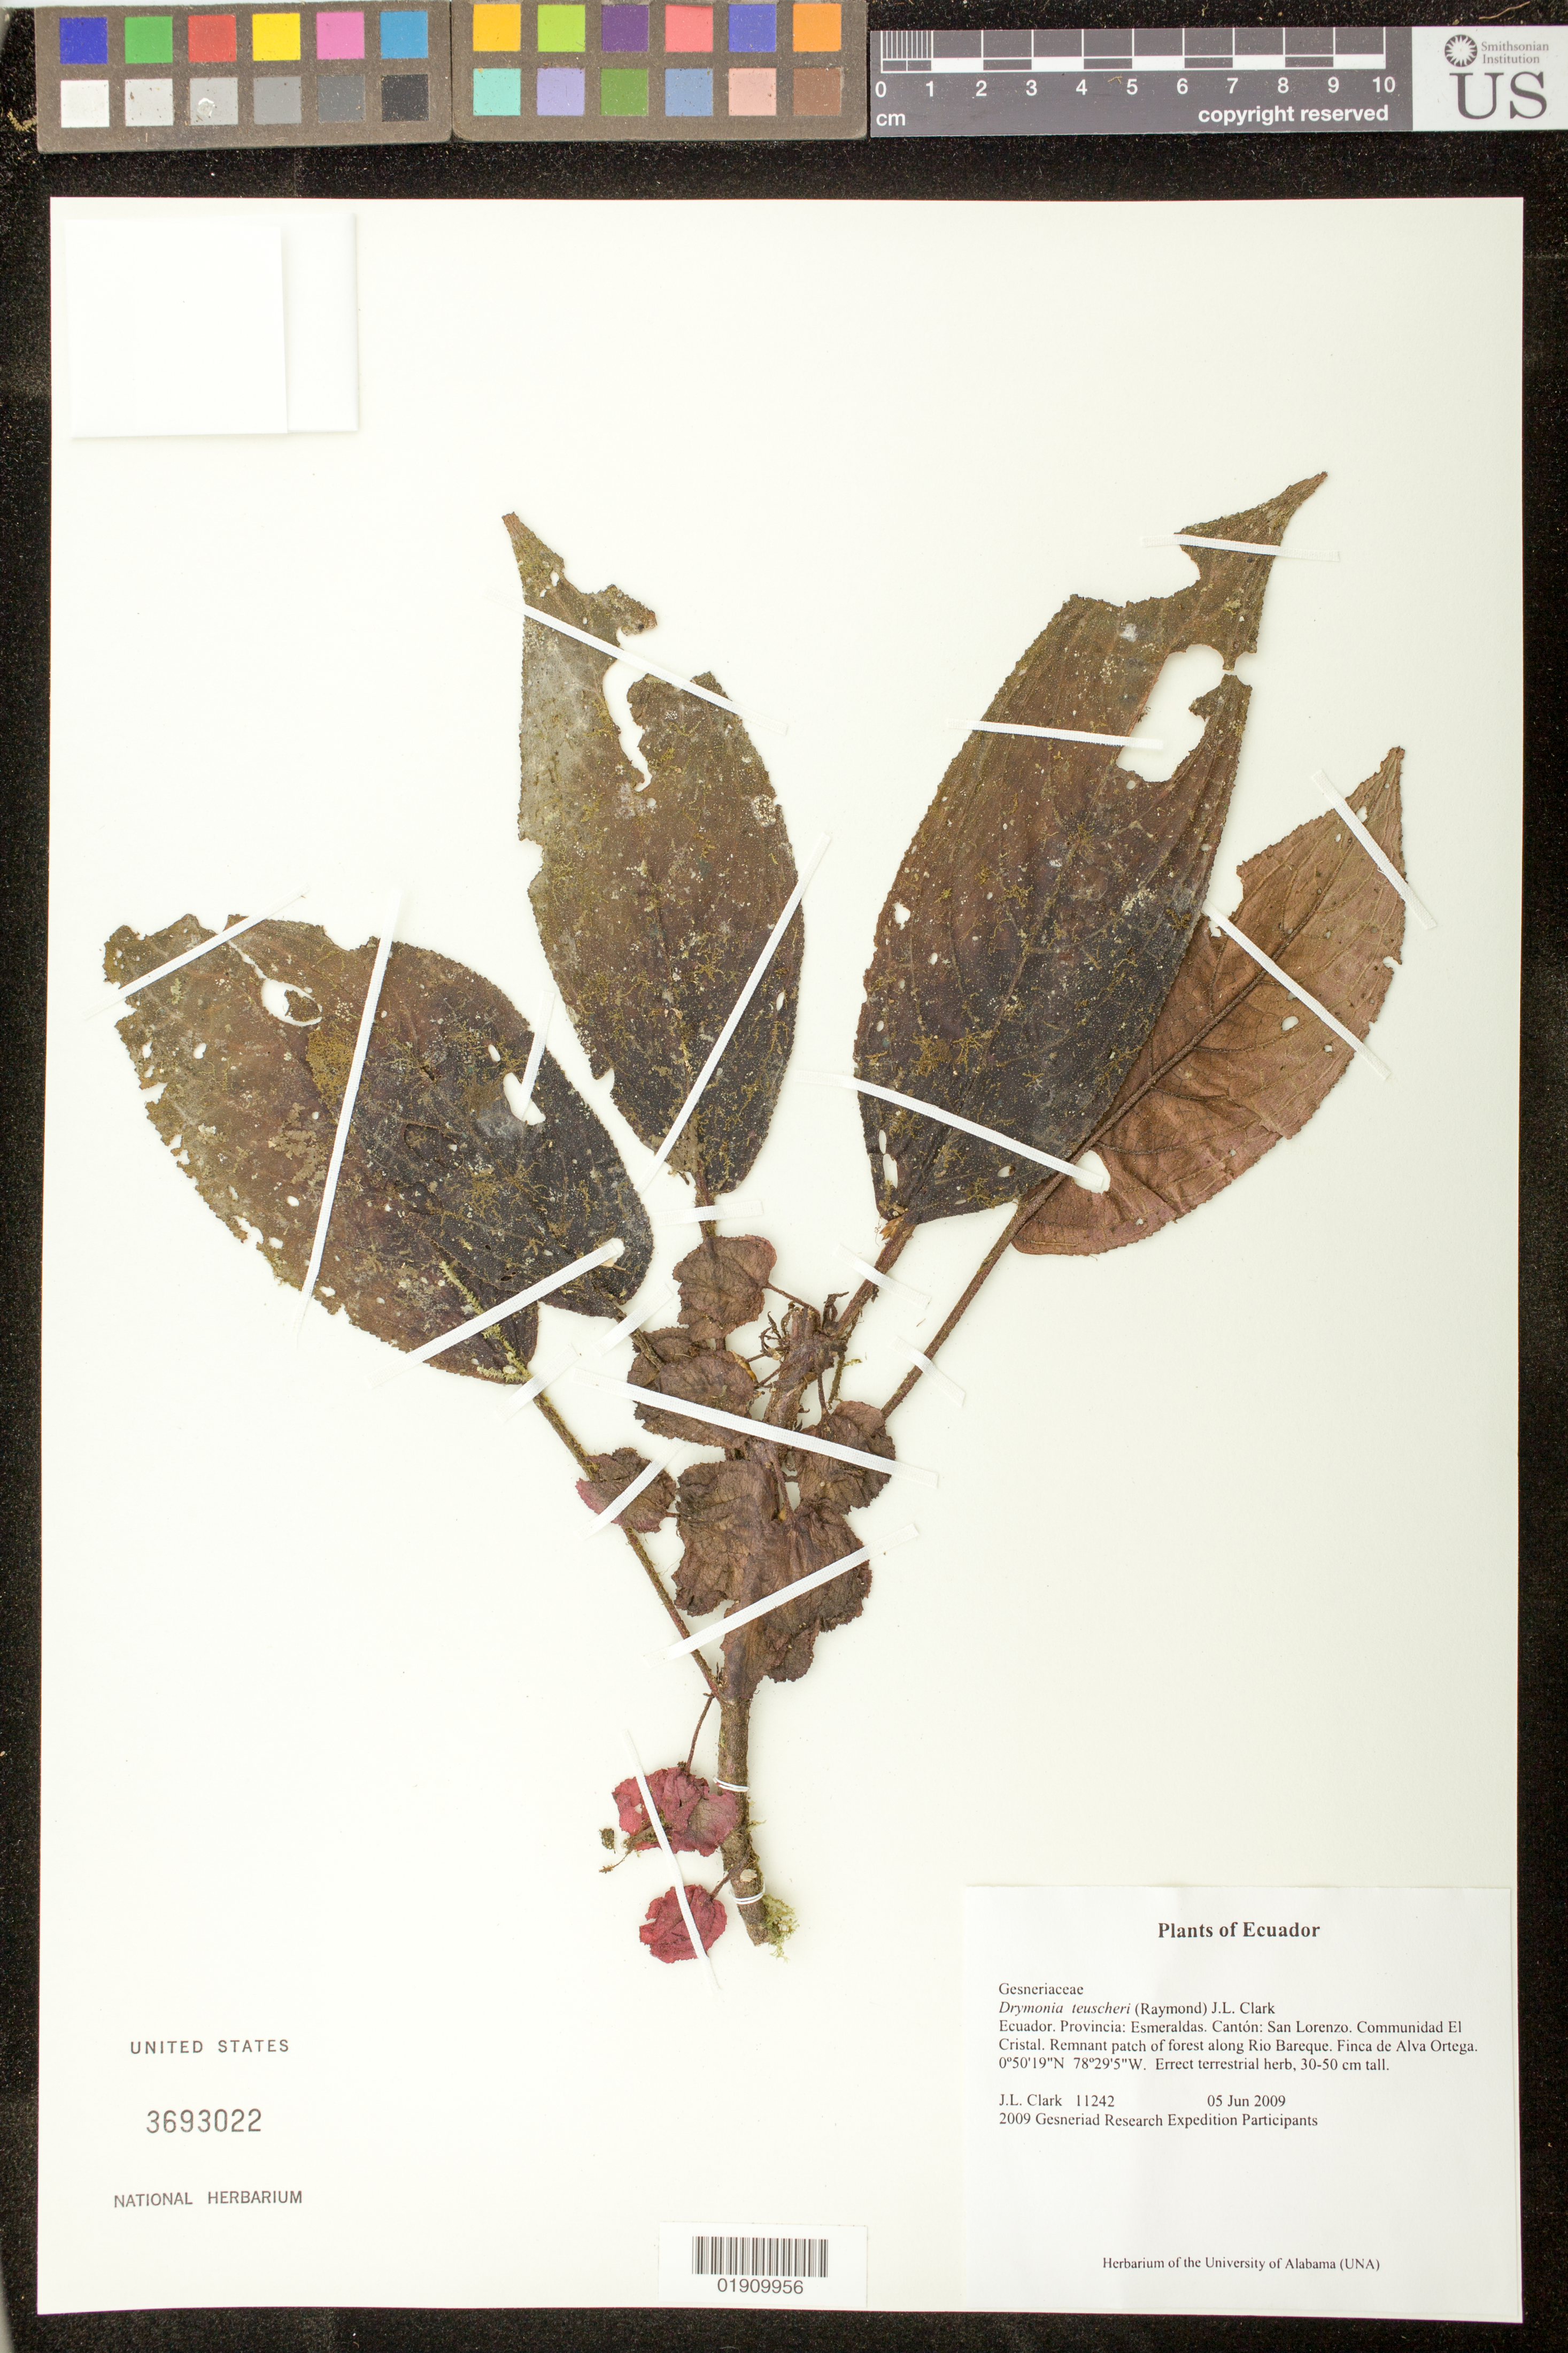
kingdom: Plantae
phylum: Tracheophyta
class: Magnoliopsida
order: Lamiales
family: Gesneriaceae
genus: Drymonia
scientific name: Drymonia teuscheri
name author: (Raymond) J.L. Clark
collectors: J. L. Clark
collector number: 11242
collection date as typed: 05 Jun 2009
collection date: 2009-06-05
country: Ecuador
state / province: Esmeraldas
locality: Ecuador. Provincia; Esmeraldas. Canton: San Lorenzo. Communidad El Cristal. Remnant patch of forest along Rio Bareque. Finca de Alva Ortega.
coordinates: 0°50'19"N, 78°29'5"W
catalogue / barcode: US 3693022